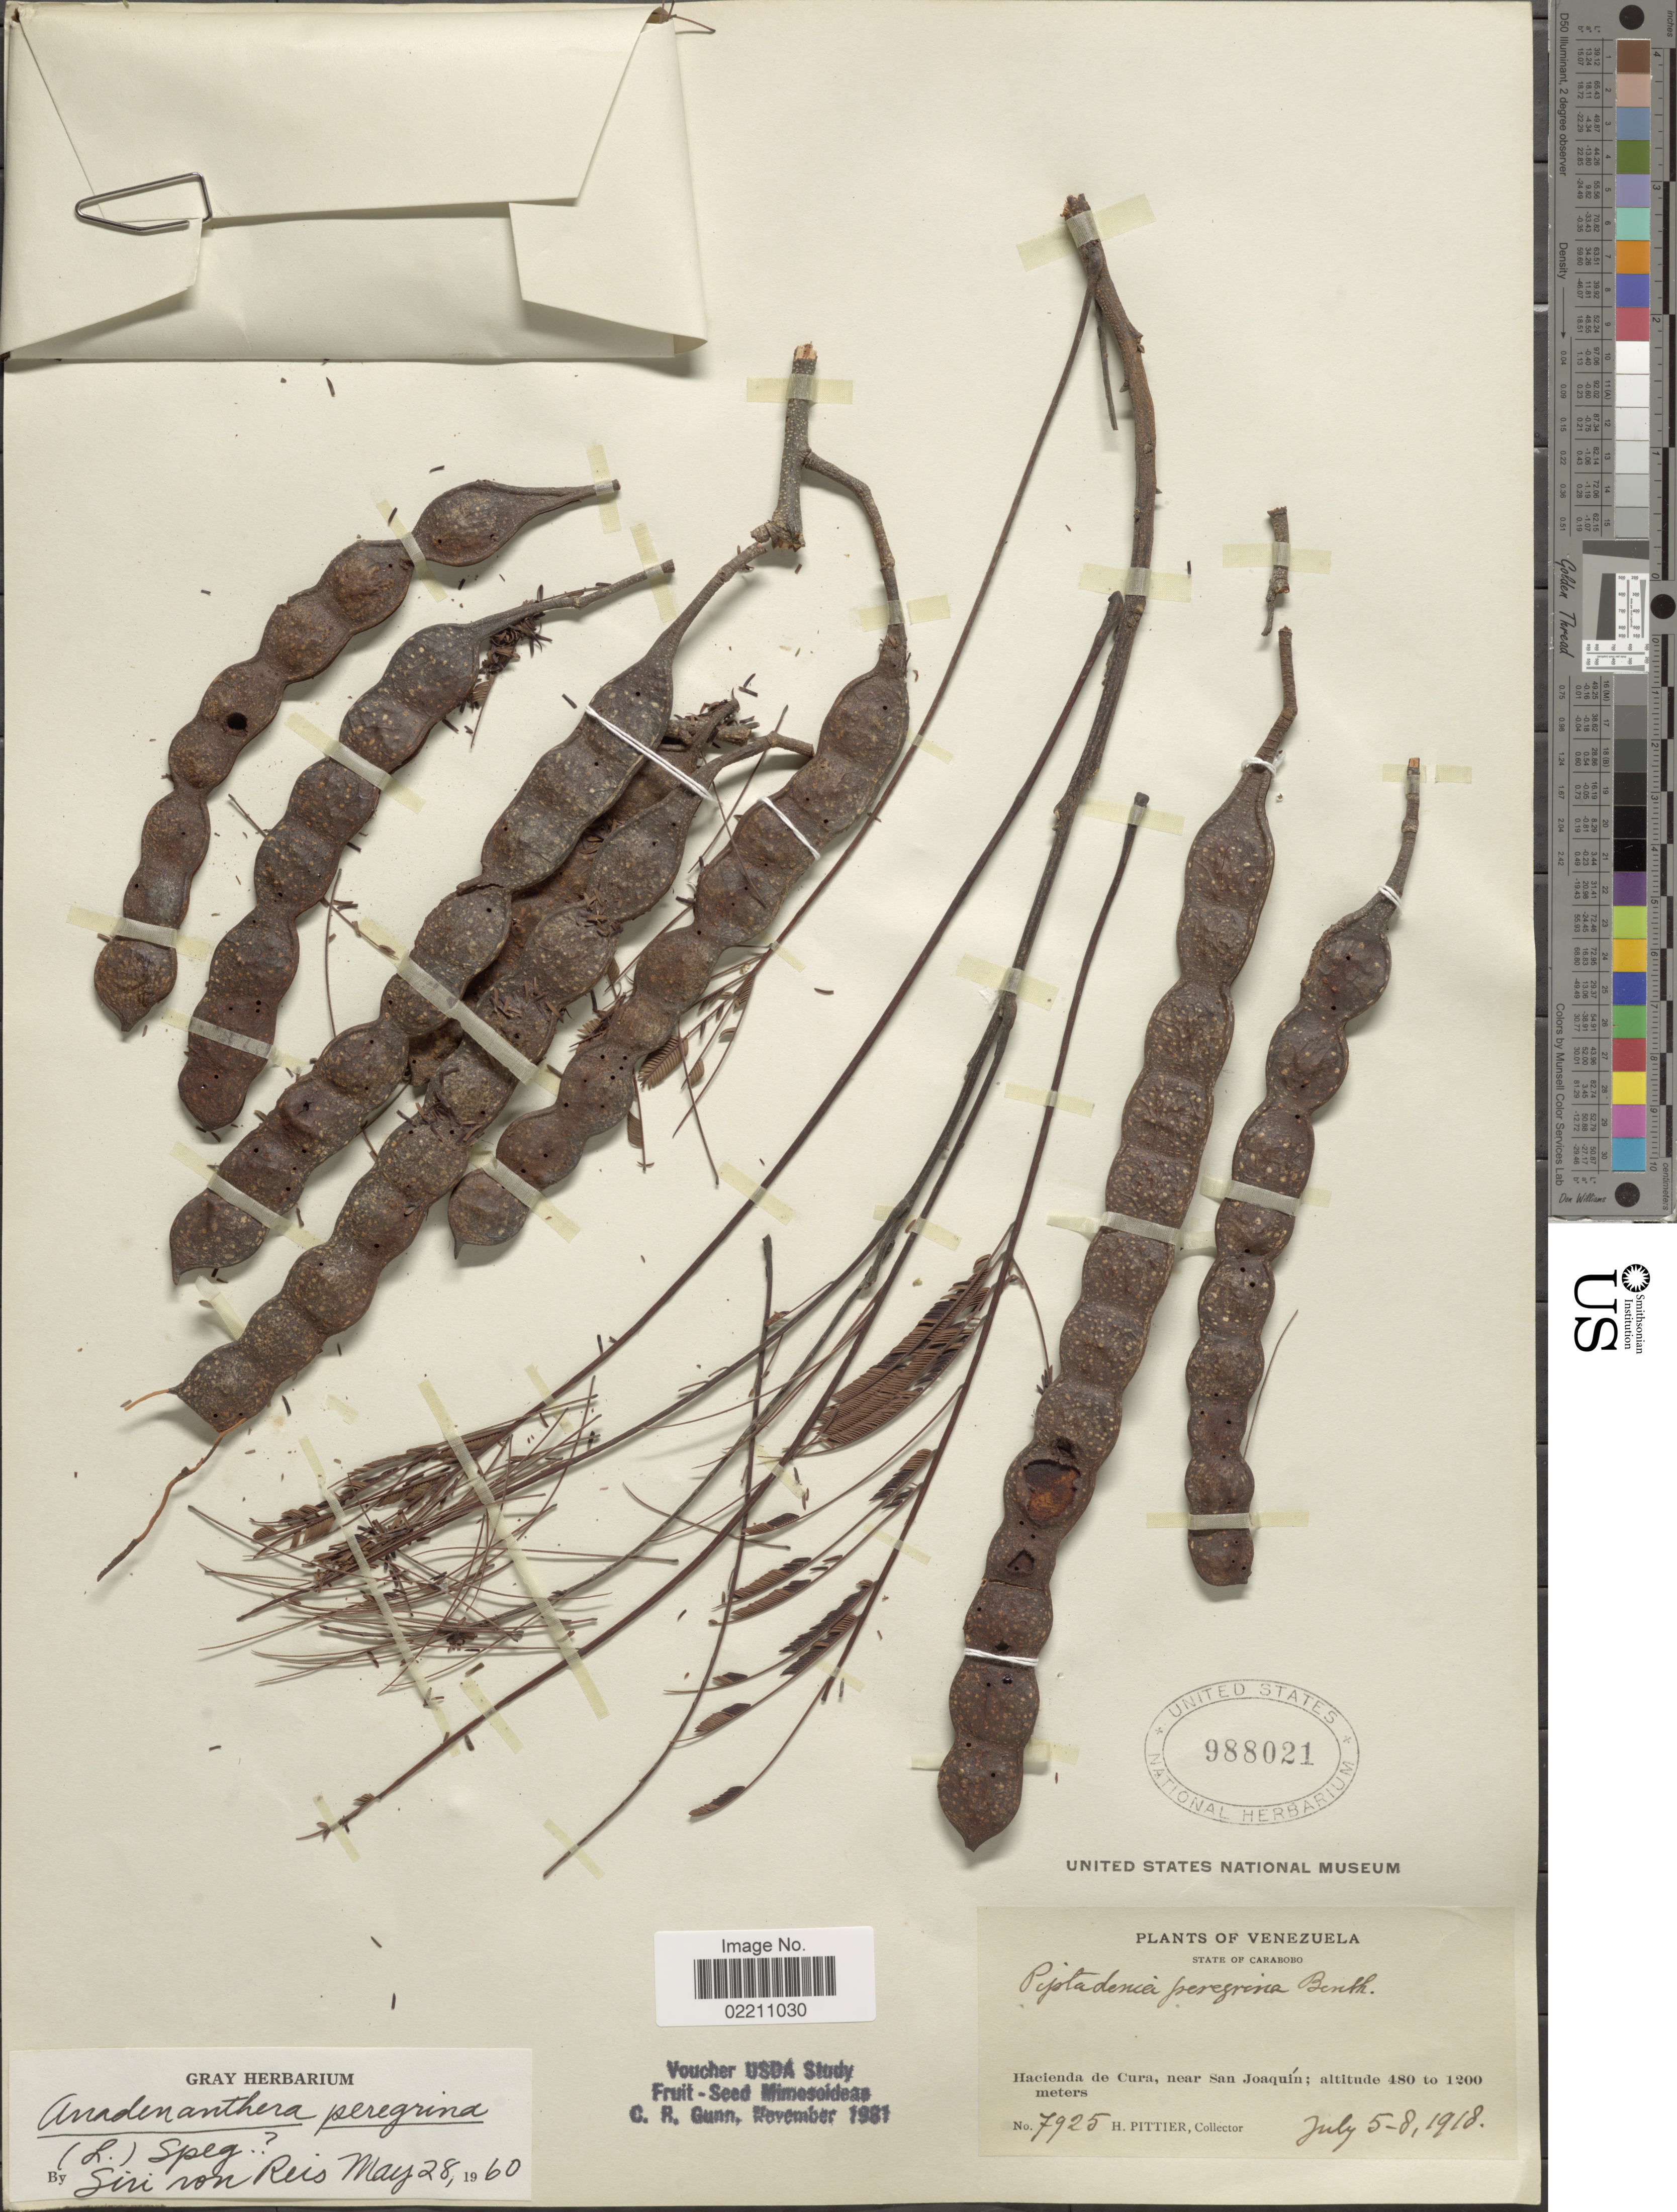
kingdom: Plantae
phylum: Tracheophyta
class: Magnoliopsida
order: Fabales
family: Fabaceae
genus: Anadenanthera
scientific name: Anadenanthera peregrina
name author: (L.) Speg.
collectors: H. F. Pittier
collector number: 7925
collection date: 1918-07-05/1918-07-08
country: Venezuela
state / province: Carabobo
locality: Hacienda de Cura, near San Joaquín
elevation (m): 480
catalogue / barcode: US 988021